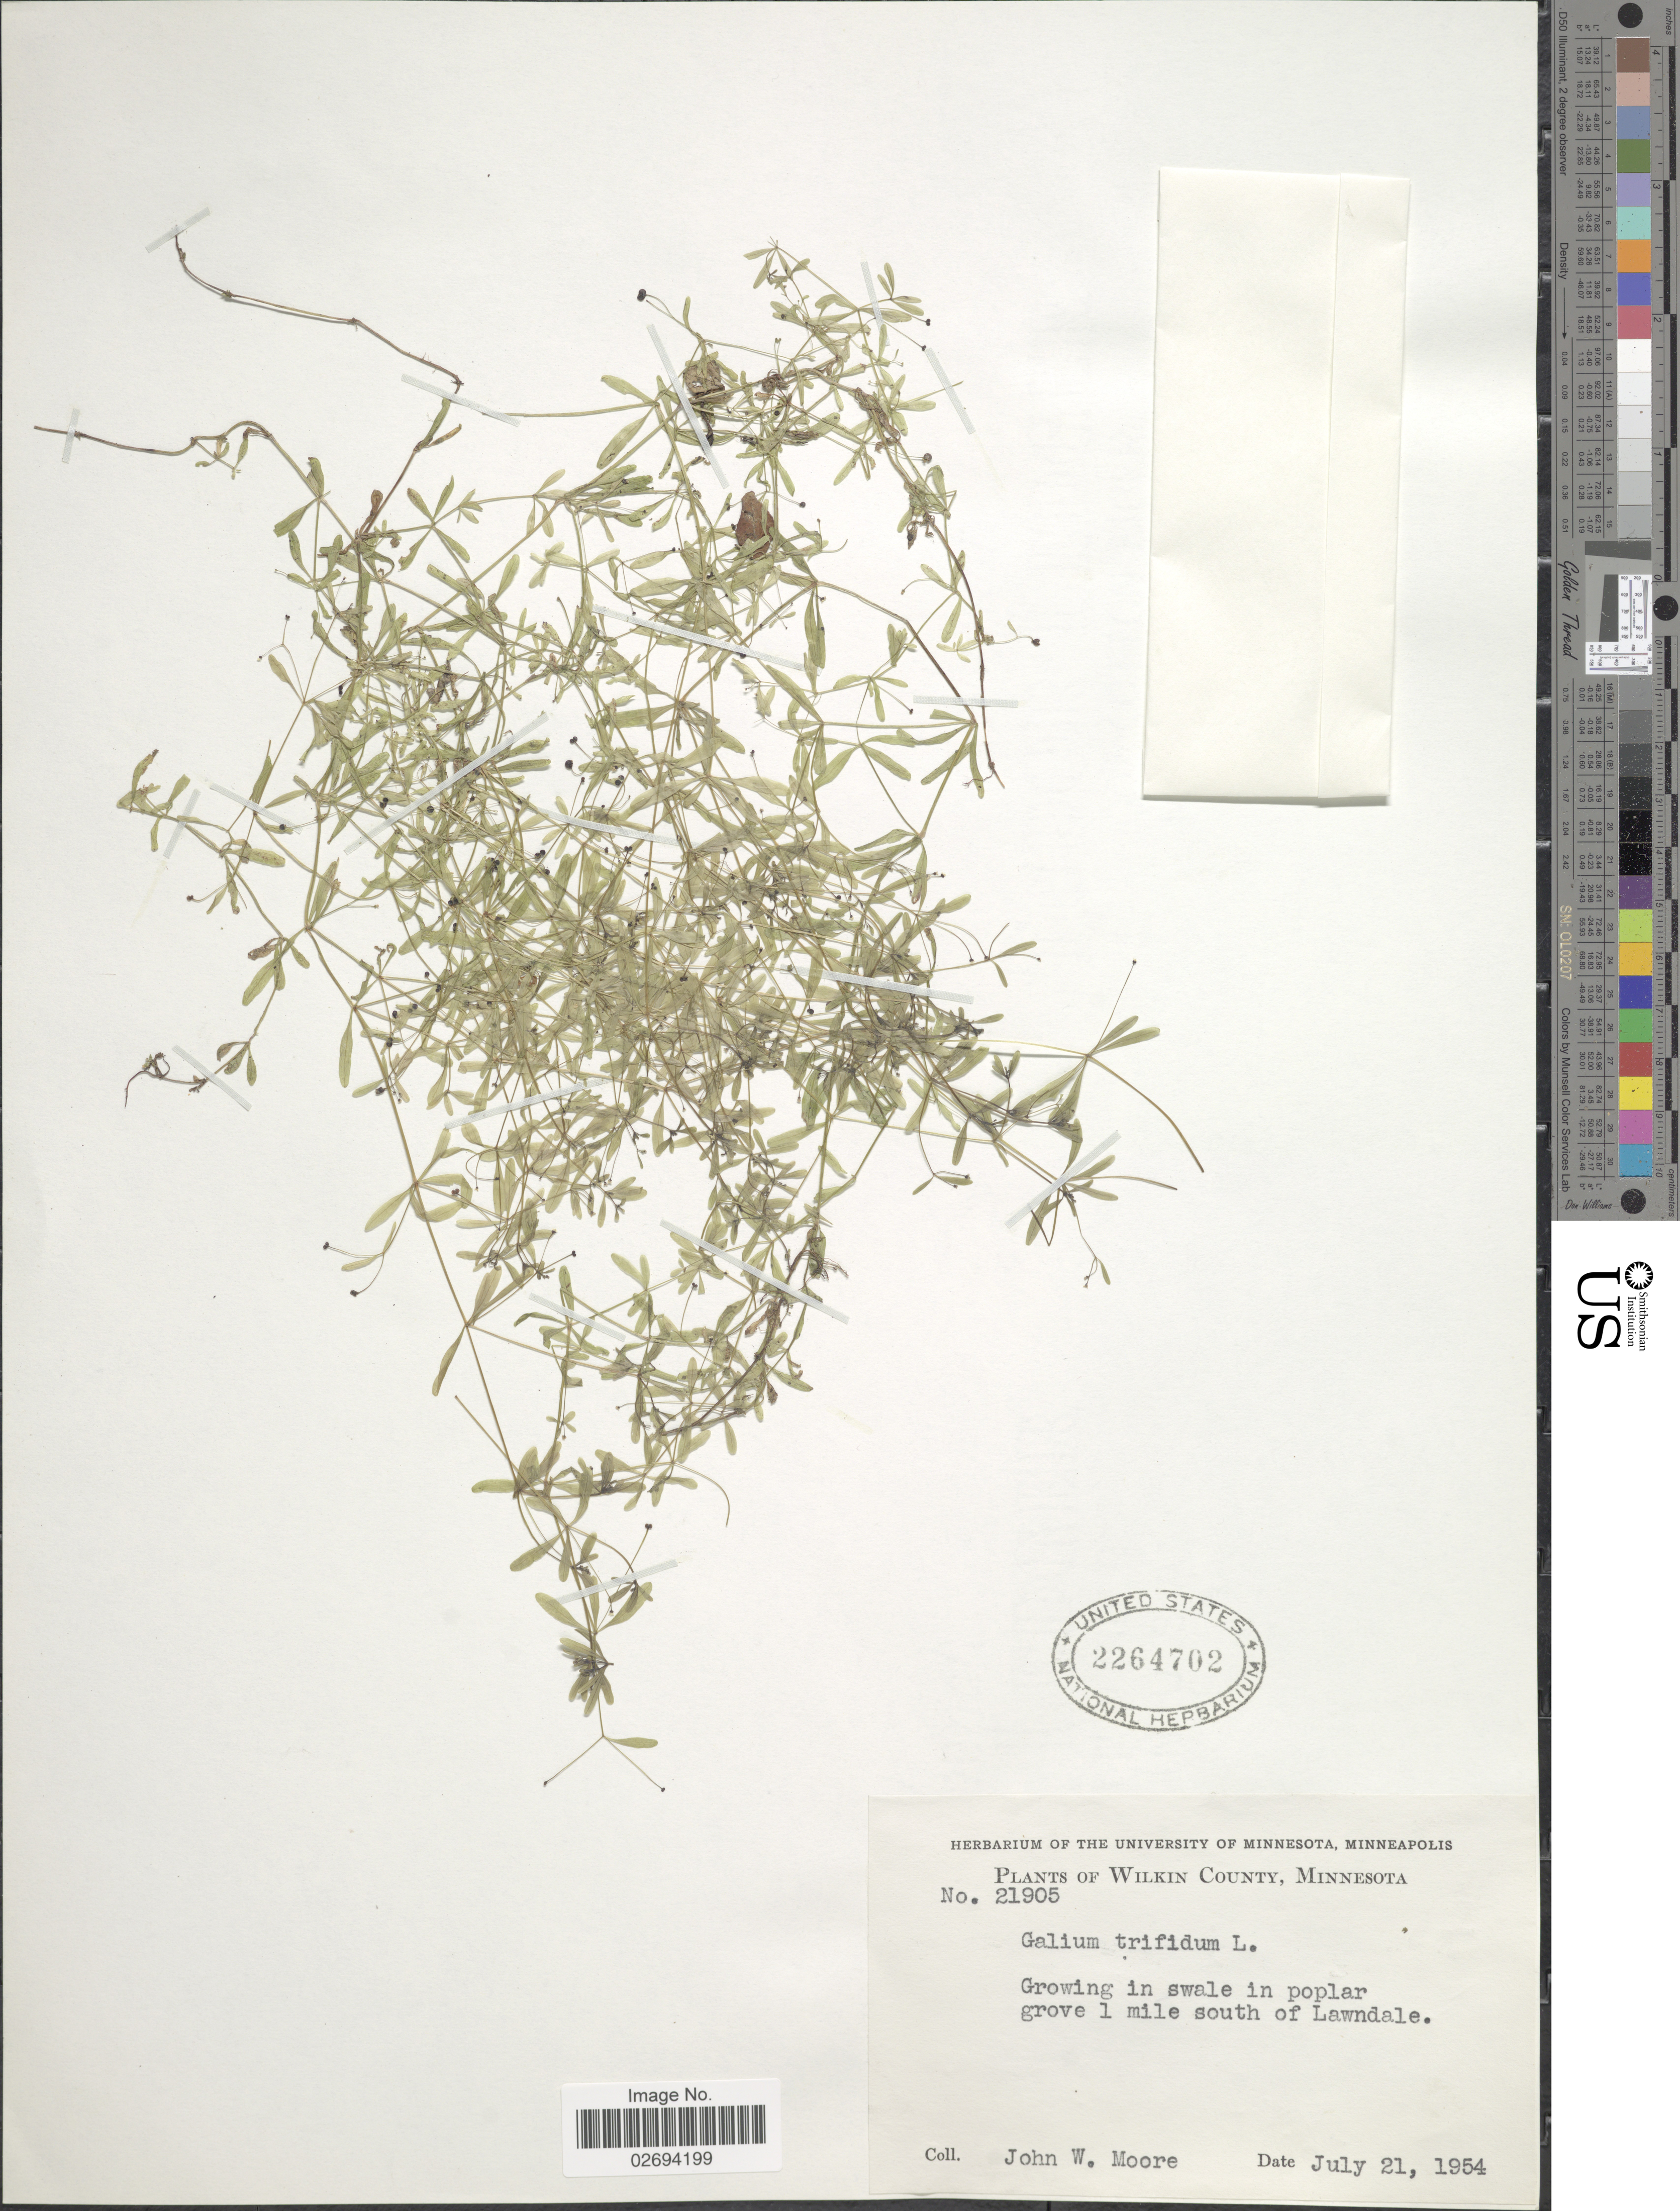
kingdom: Plantae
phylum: Tracheophyta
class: Magnoliopsida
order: Gentianales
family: Rubiaceae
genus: Galium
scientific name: Galium trifidum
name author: L.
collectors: J. W. Moore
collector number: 21905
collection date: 1954-07-21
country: United States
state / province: Minnesota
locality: Wilkin County, growing in swale in popular grove 1 mile south of Lawndale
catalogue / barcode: US 2264702